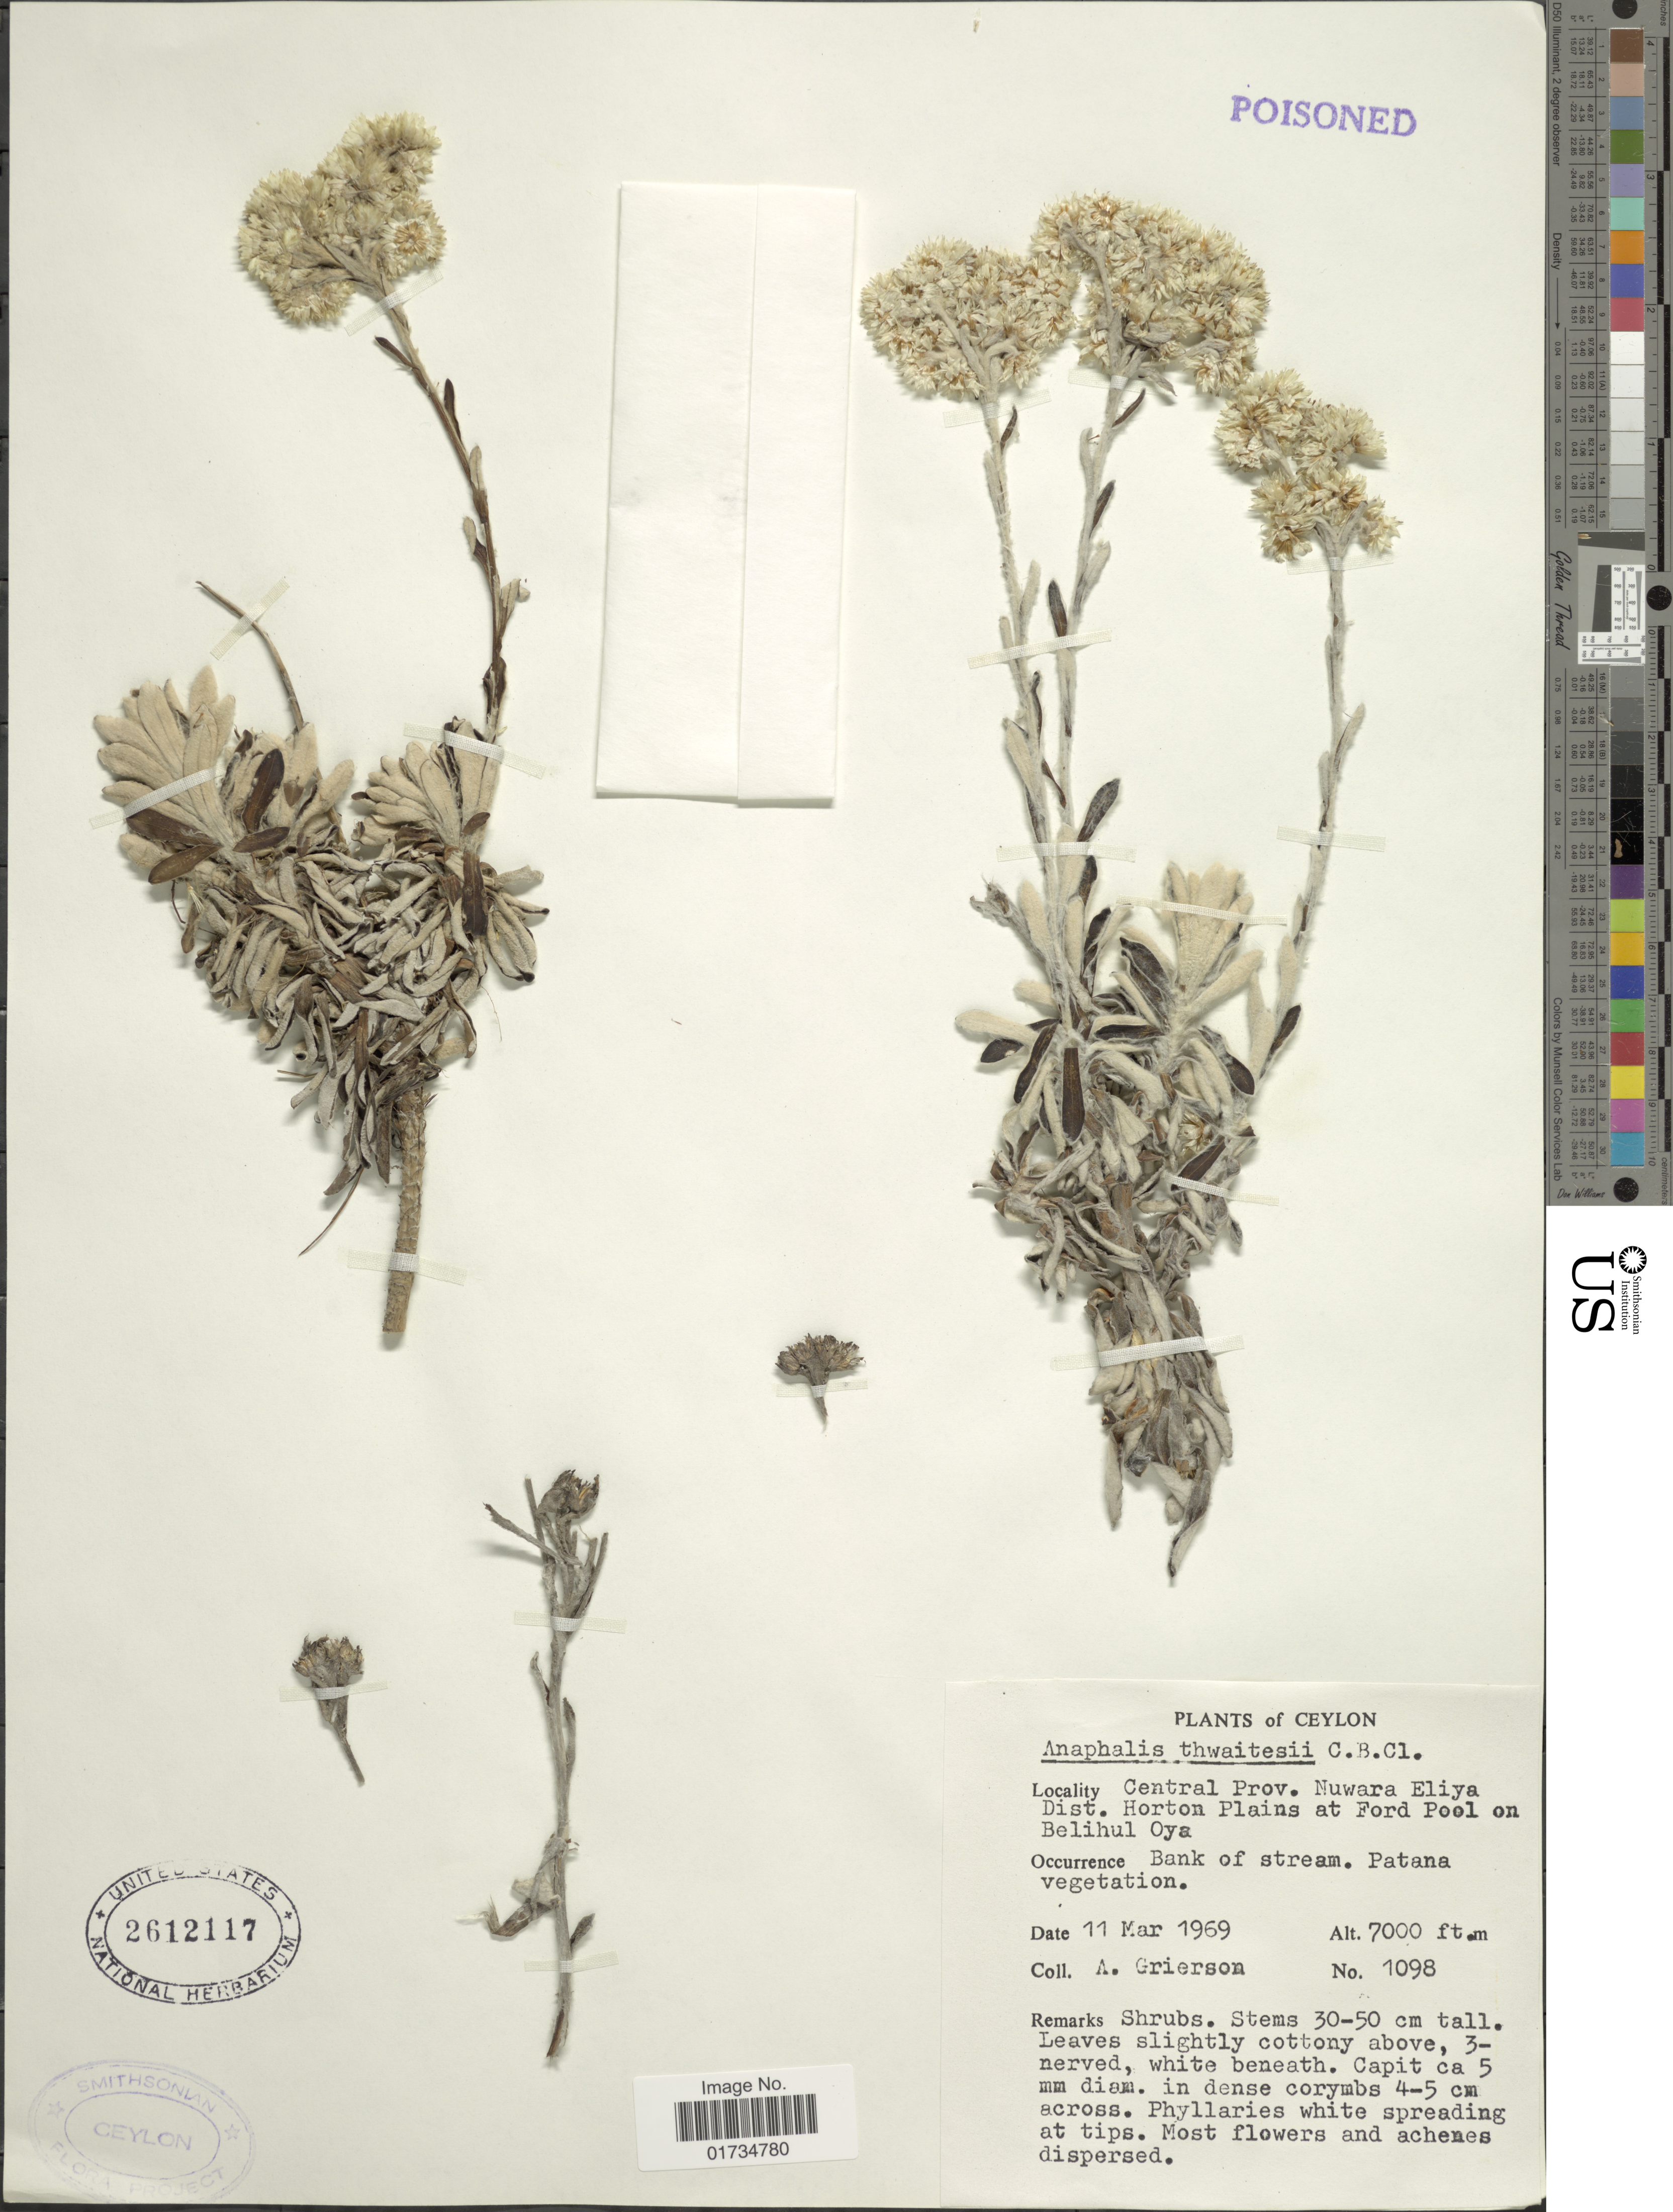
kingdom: Plantae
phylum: Tracheophyta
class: Magnoliopsida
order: Asterales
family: Asteraceae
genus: Anaphalis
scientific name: Anaphalis thwaitesii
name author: C.B. Clarke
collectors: A. Grierson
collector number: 1098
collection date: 1969-03-11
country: Sri Lanka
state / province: Central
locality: Ceylon. Central Prov. Nuwara Eliya Dist. Horton Plains at Ford Pool on Belihul Oya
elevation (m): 2134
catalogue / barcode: US 2612117